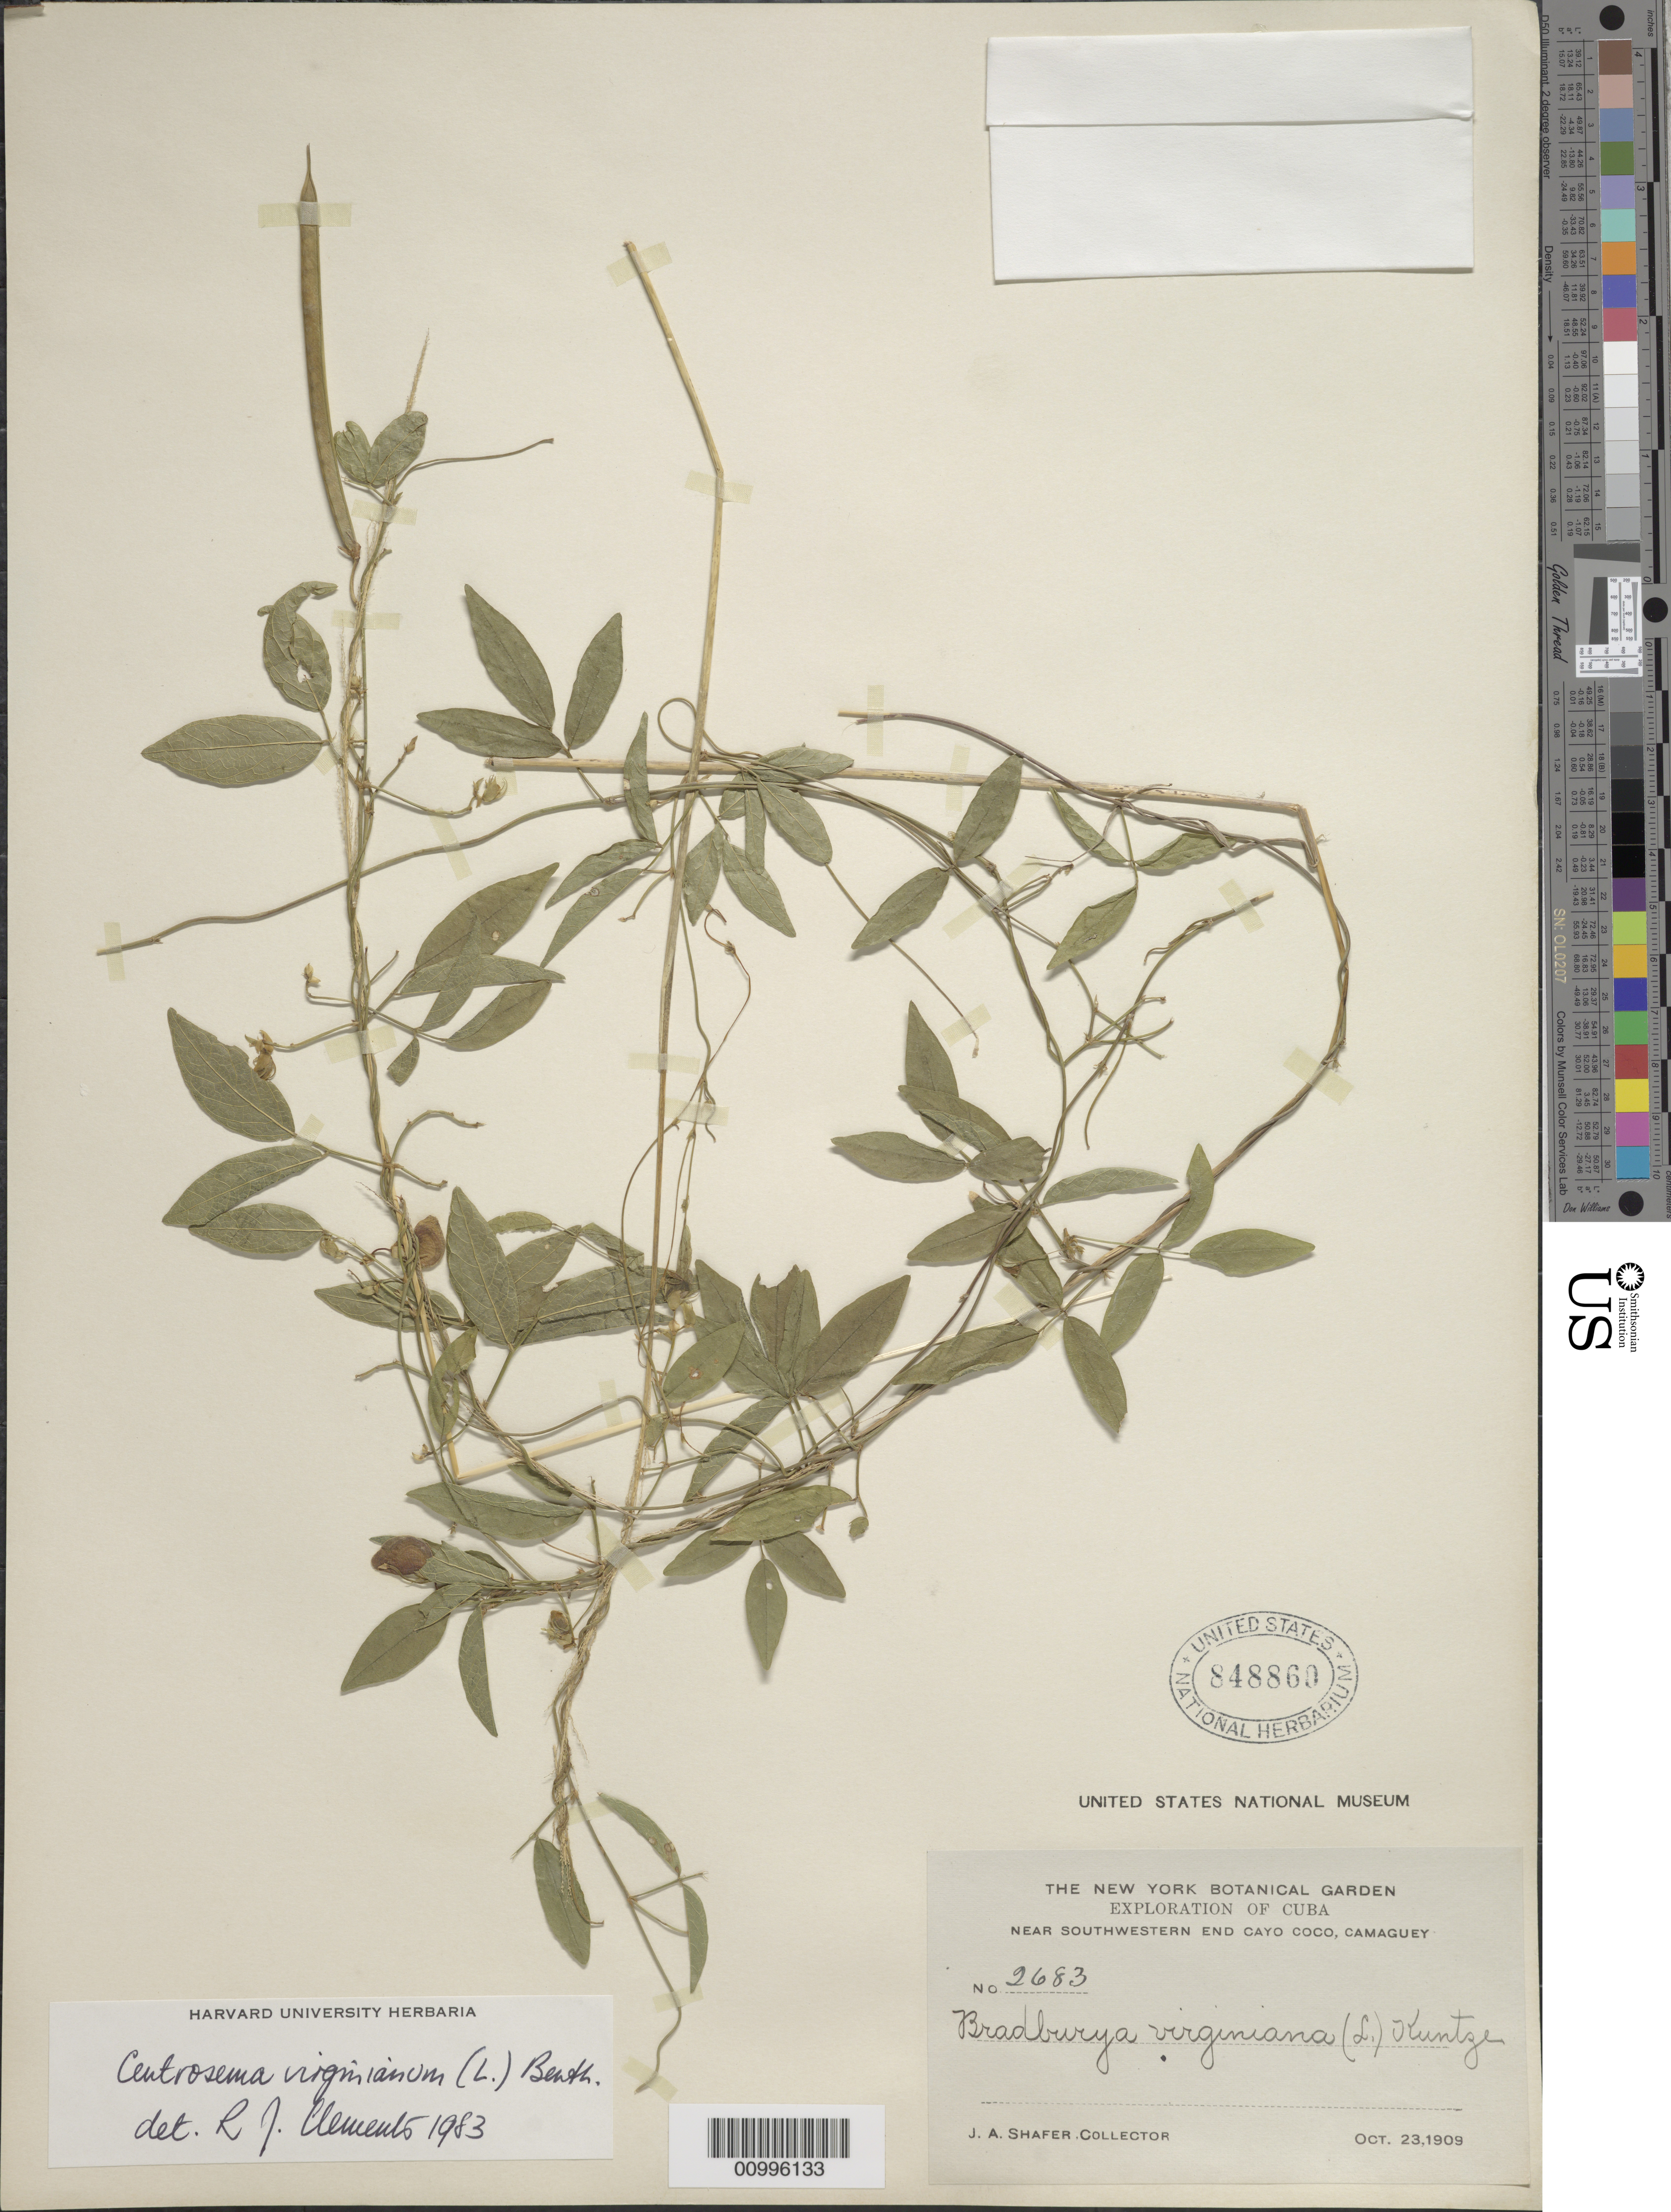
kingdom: Plantae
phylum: Tracheophyta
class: Magnoliopsida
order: Fabales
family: Fabaceae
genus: Centrosema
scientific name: Centrosema virginianum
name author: (L.) Benth.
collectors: J. A. Shafer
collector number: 2683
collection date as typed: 23 Oct 1909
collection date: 1909-10-23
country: Cuba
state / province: Camagüey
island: Cuba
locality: Camagüey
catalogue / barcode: US 848860